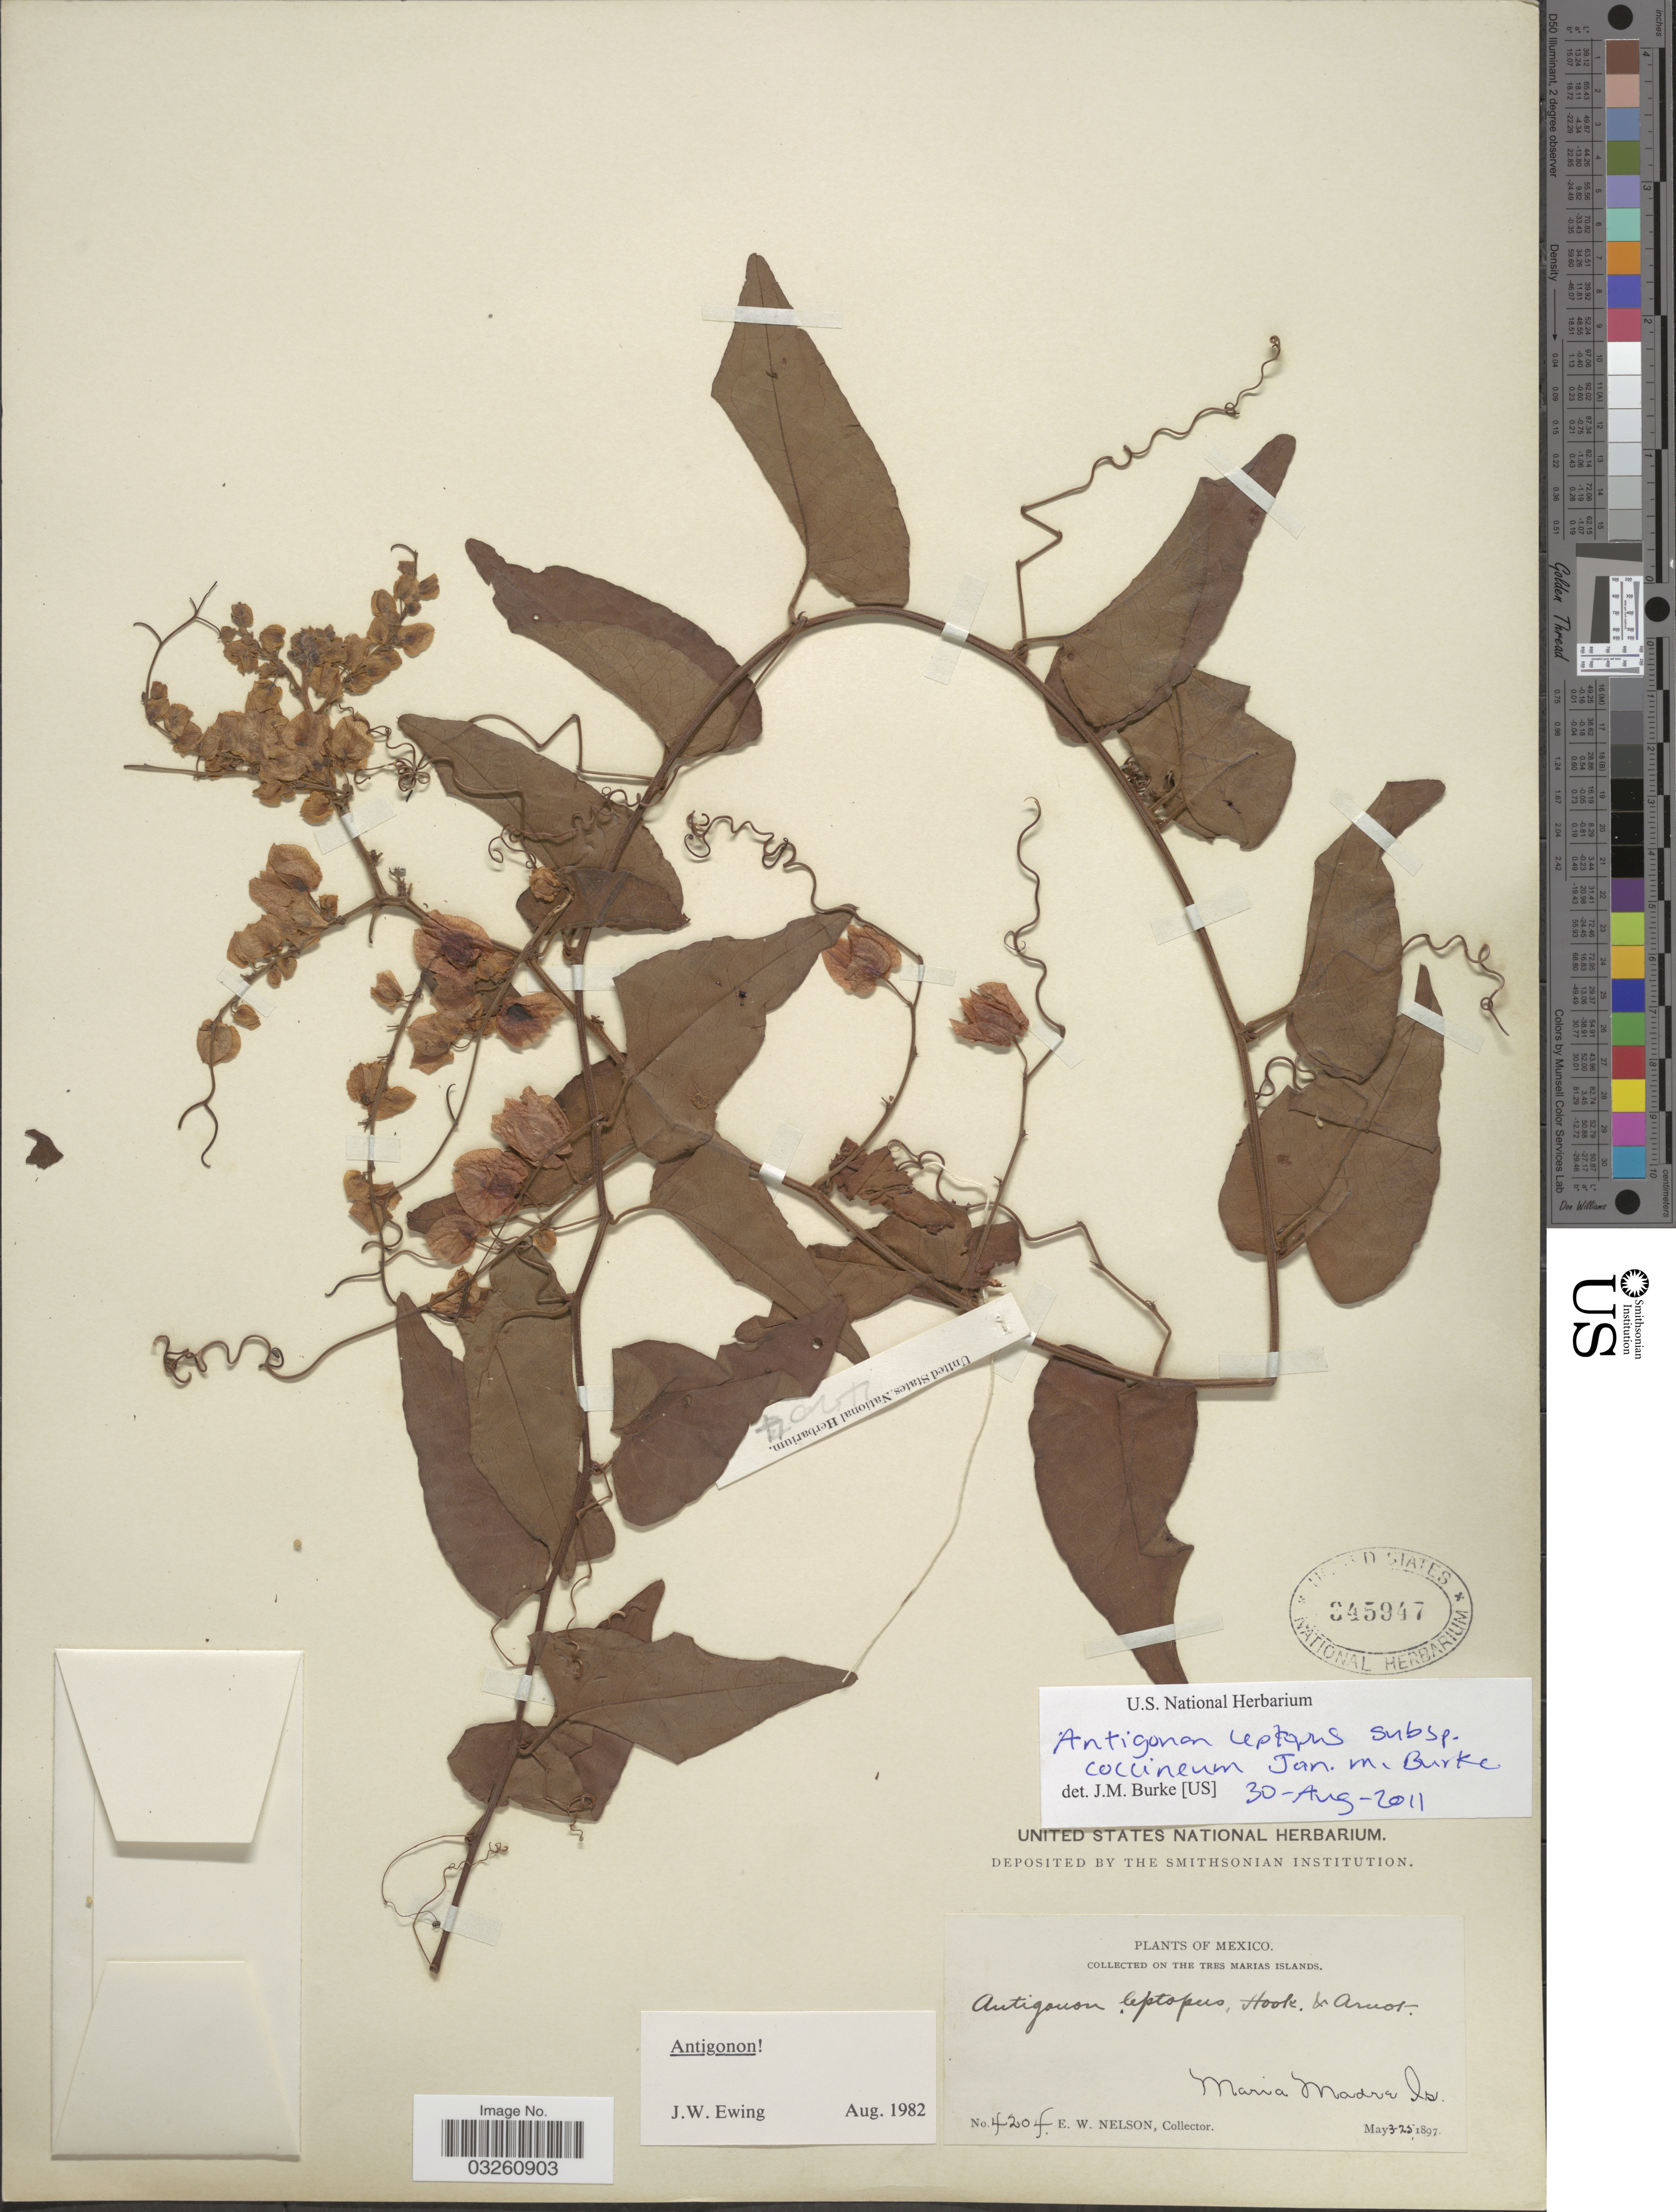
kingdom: Plantae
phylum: Tracheophyta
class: Magnoliopsida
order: Caryophyllales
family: Polygonaceae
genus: Antigonon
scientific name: Antigonon leptopus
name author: Hook. & Arn.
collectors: E. W. Nelson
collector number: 4204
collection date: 1897-05-03/1897-05-25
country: Mexico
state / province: Nayarit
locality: The Tres Marias Islands. Maria Madre Is.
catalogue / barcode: US 345947